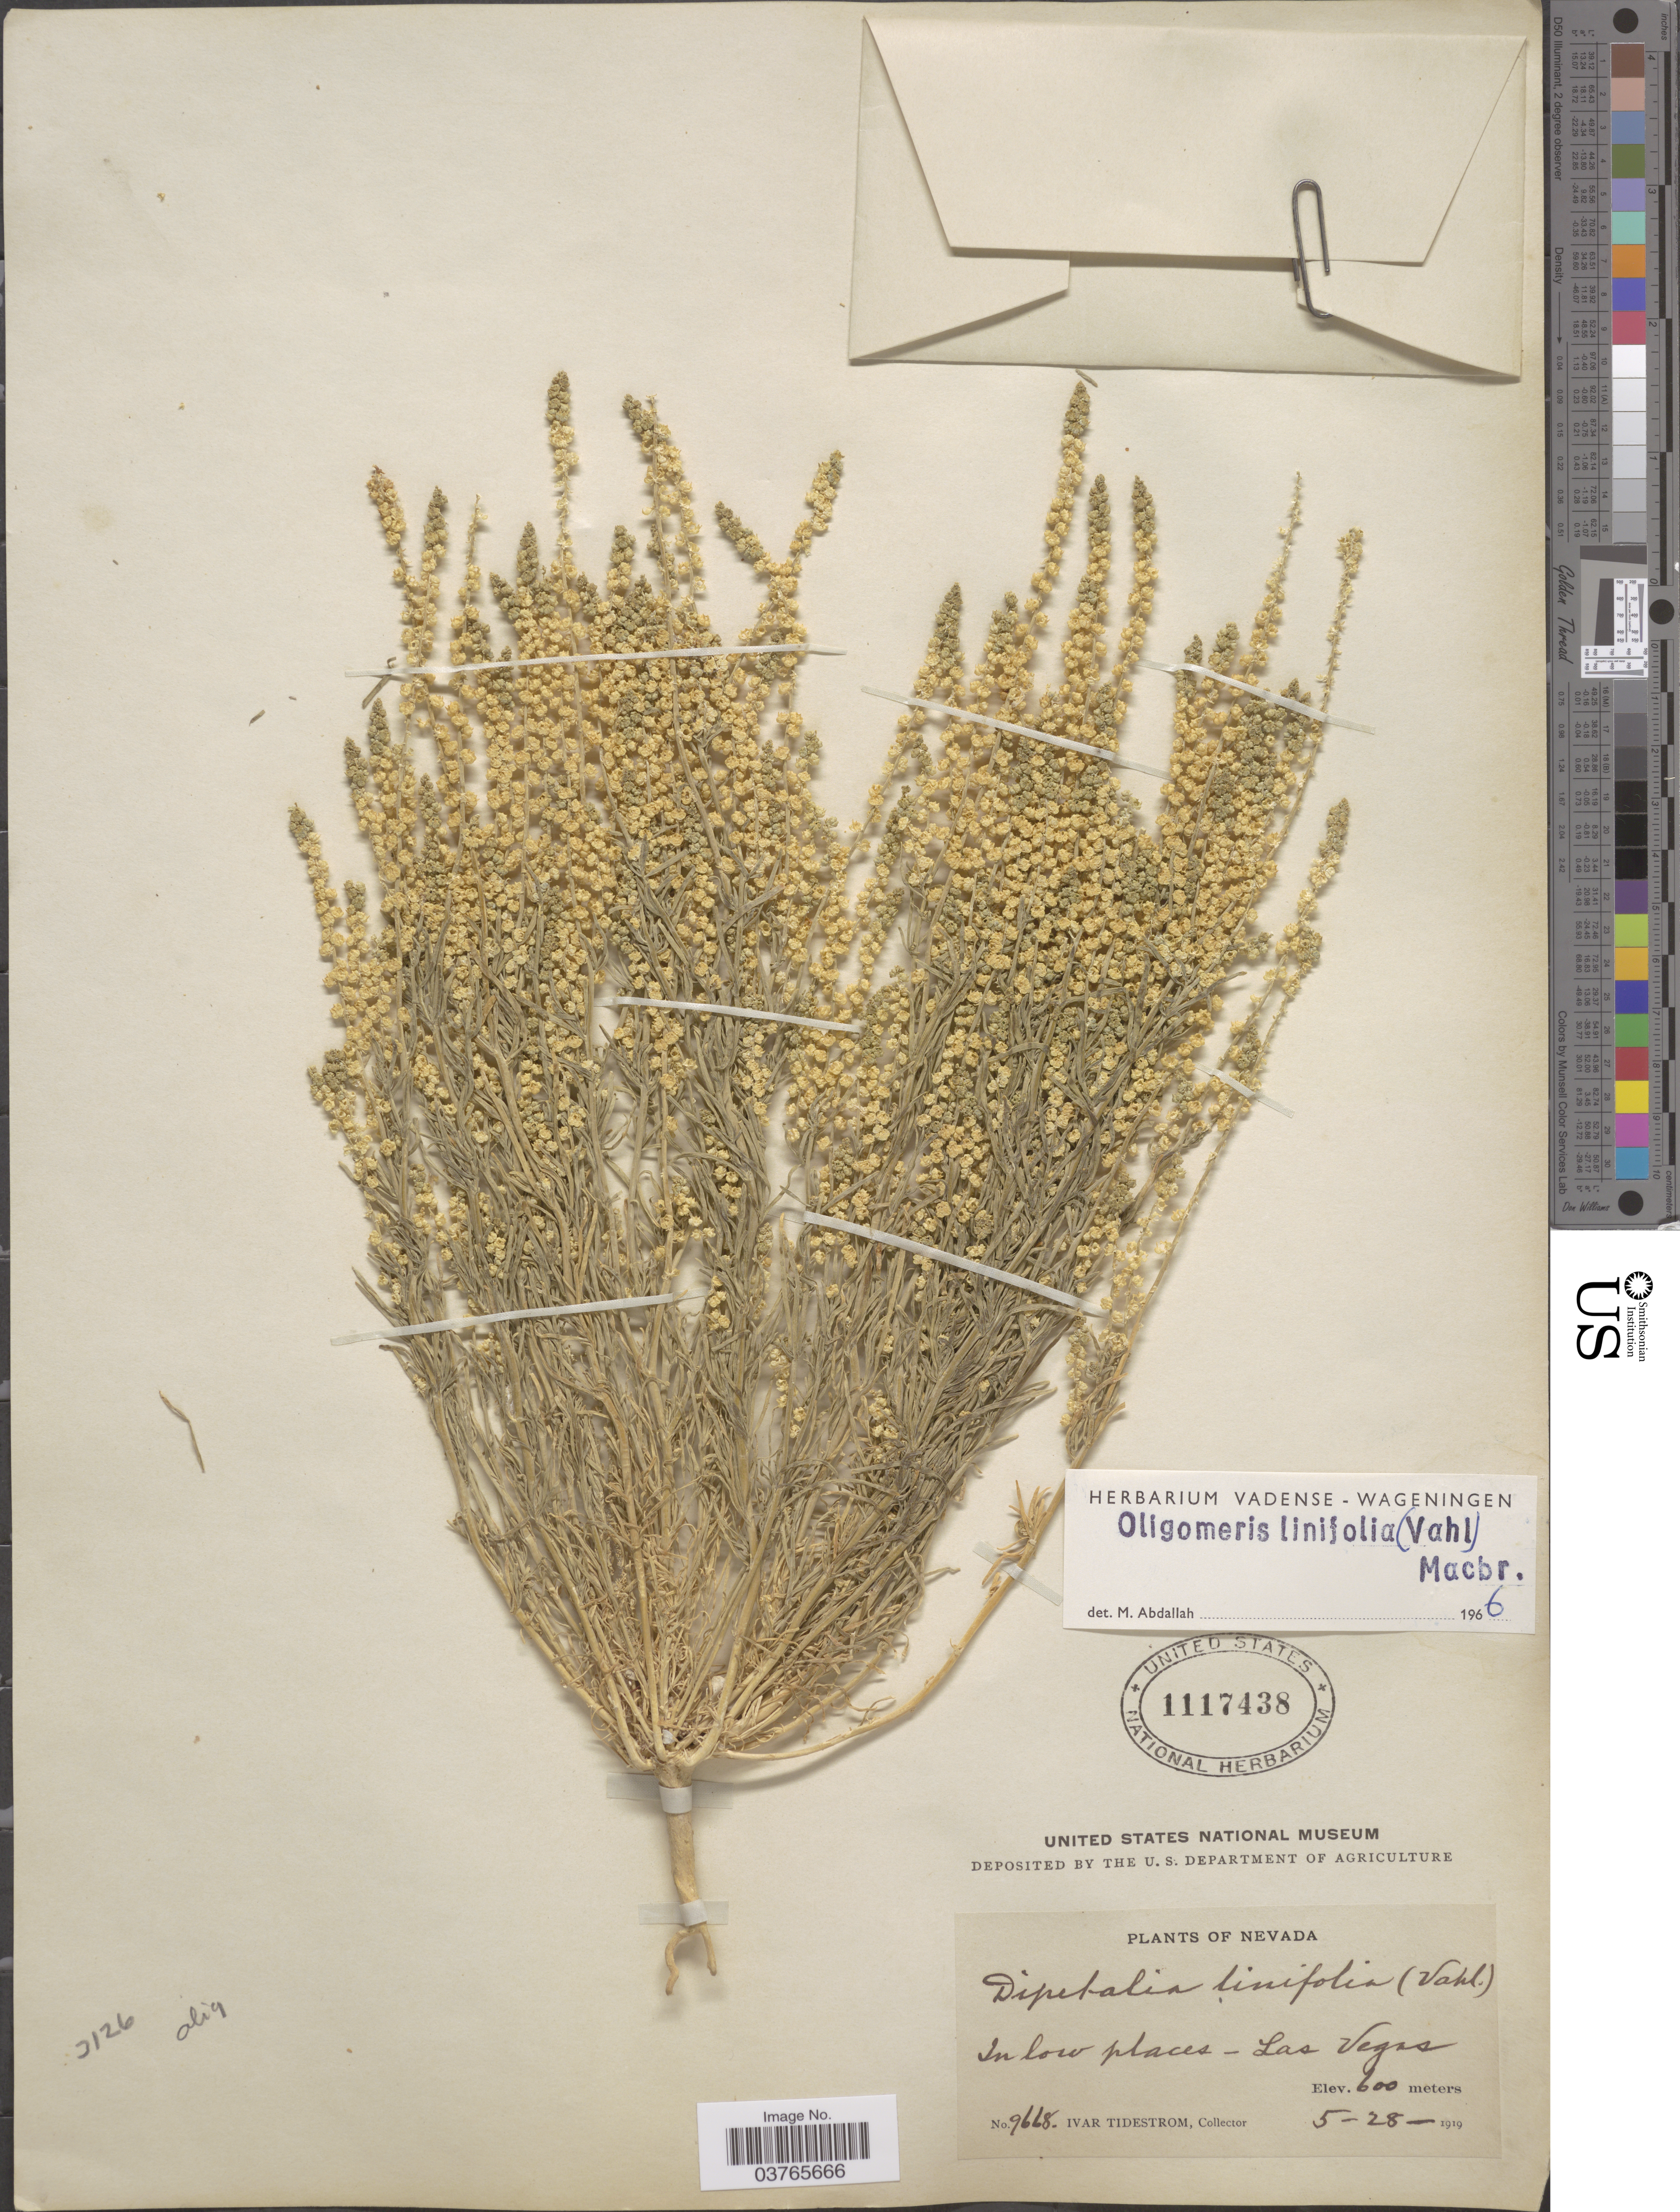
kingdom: Plantae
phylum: Tracheophyta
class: Magnoliopsida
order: Brassicales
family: Resedaceae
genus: Oligomeris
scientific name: Oligomeris linifolia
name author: (Vahl) J.F. Macbr.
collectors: I. F. Tidestrom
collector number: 9668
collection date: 1919-05-28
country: United States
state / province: Nevada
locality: In low places - Las Vegas.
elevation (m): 600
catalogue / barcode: US 1117438